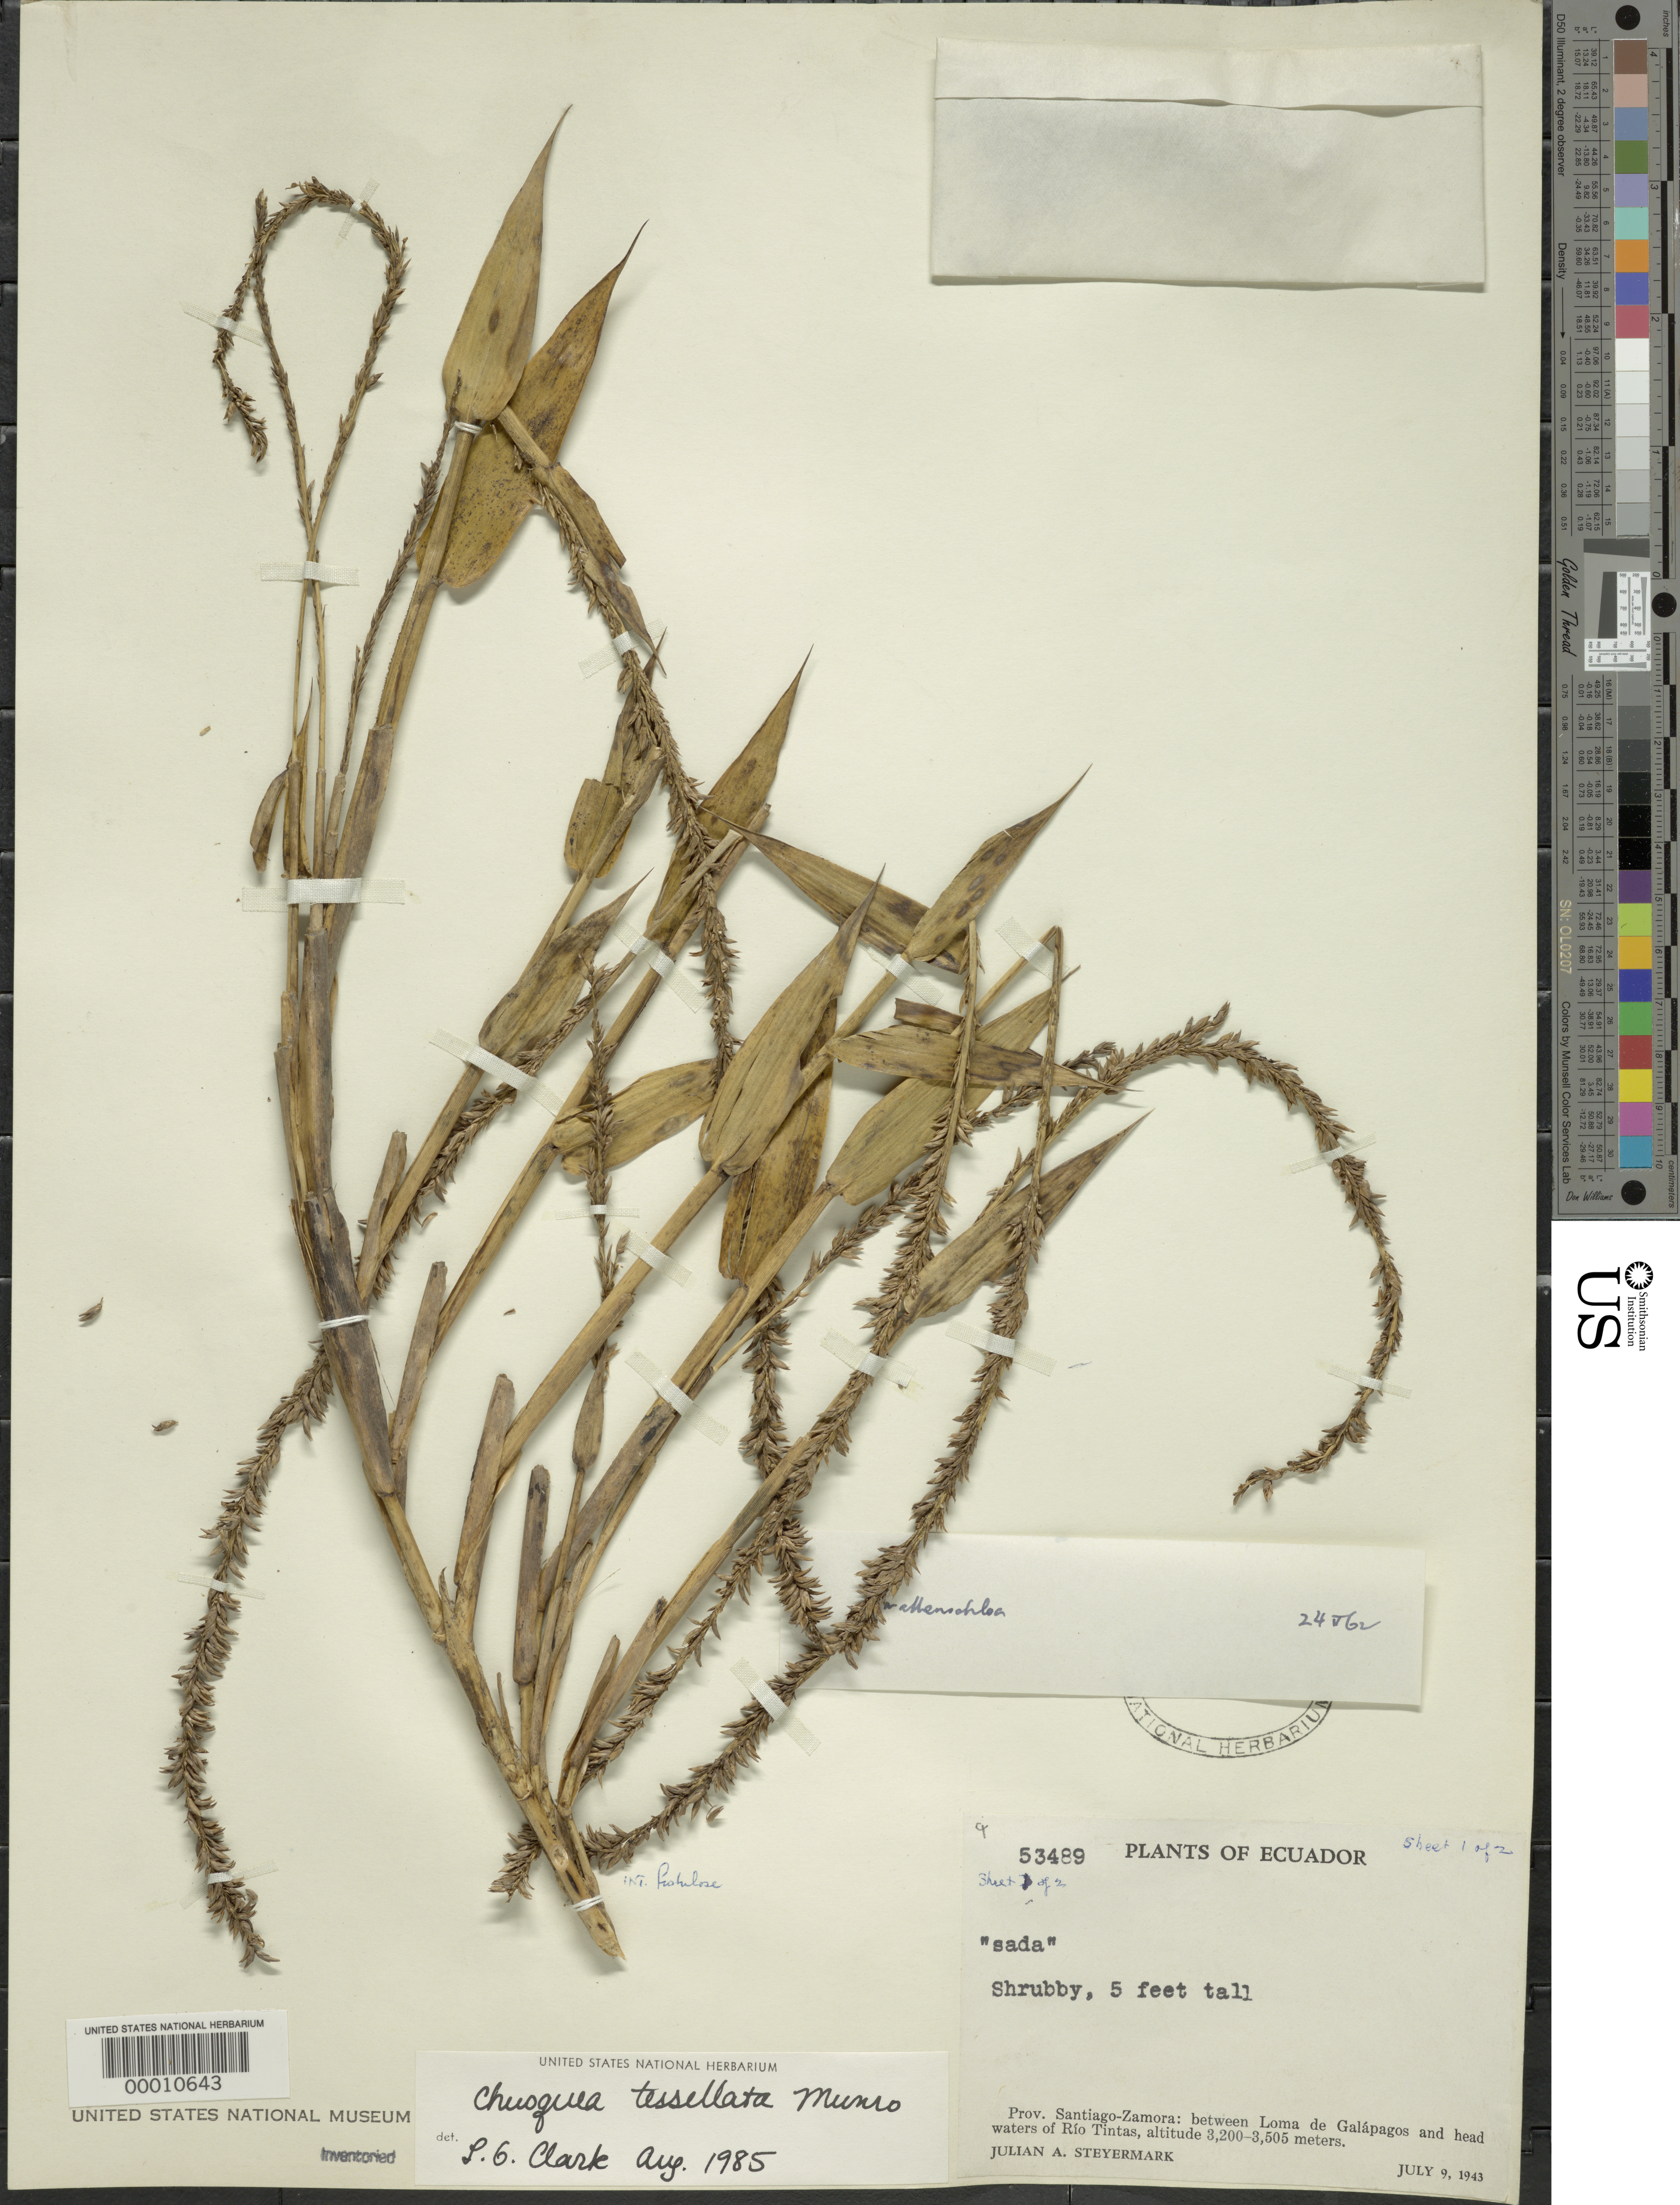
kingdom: Plantae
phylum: Tracheophyta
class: Liliopsida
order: Poales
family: Poaceae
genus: Chusquea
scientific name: Chusquea tessellata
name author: Munro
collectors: J. Steyermark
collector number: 53489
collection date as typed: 09 Jul 1943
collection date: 1943-07-09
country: Ecuador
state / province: Morona-Santiago / Zamora-Chinchipe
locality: Rio tintas; Prov. Santiago-Zamora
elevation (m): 3200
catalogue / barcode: US 1911768